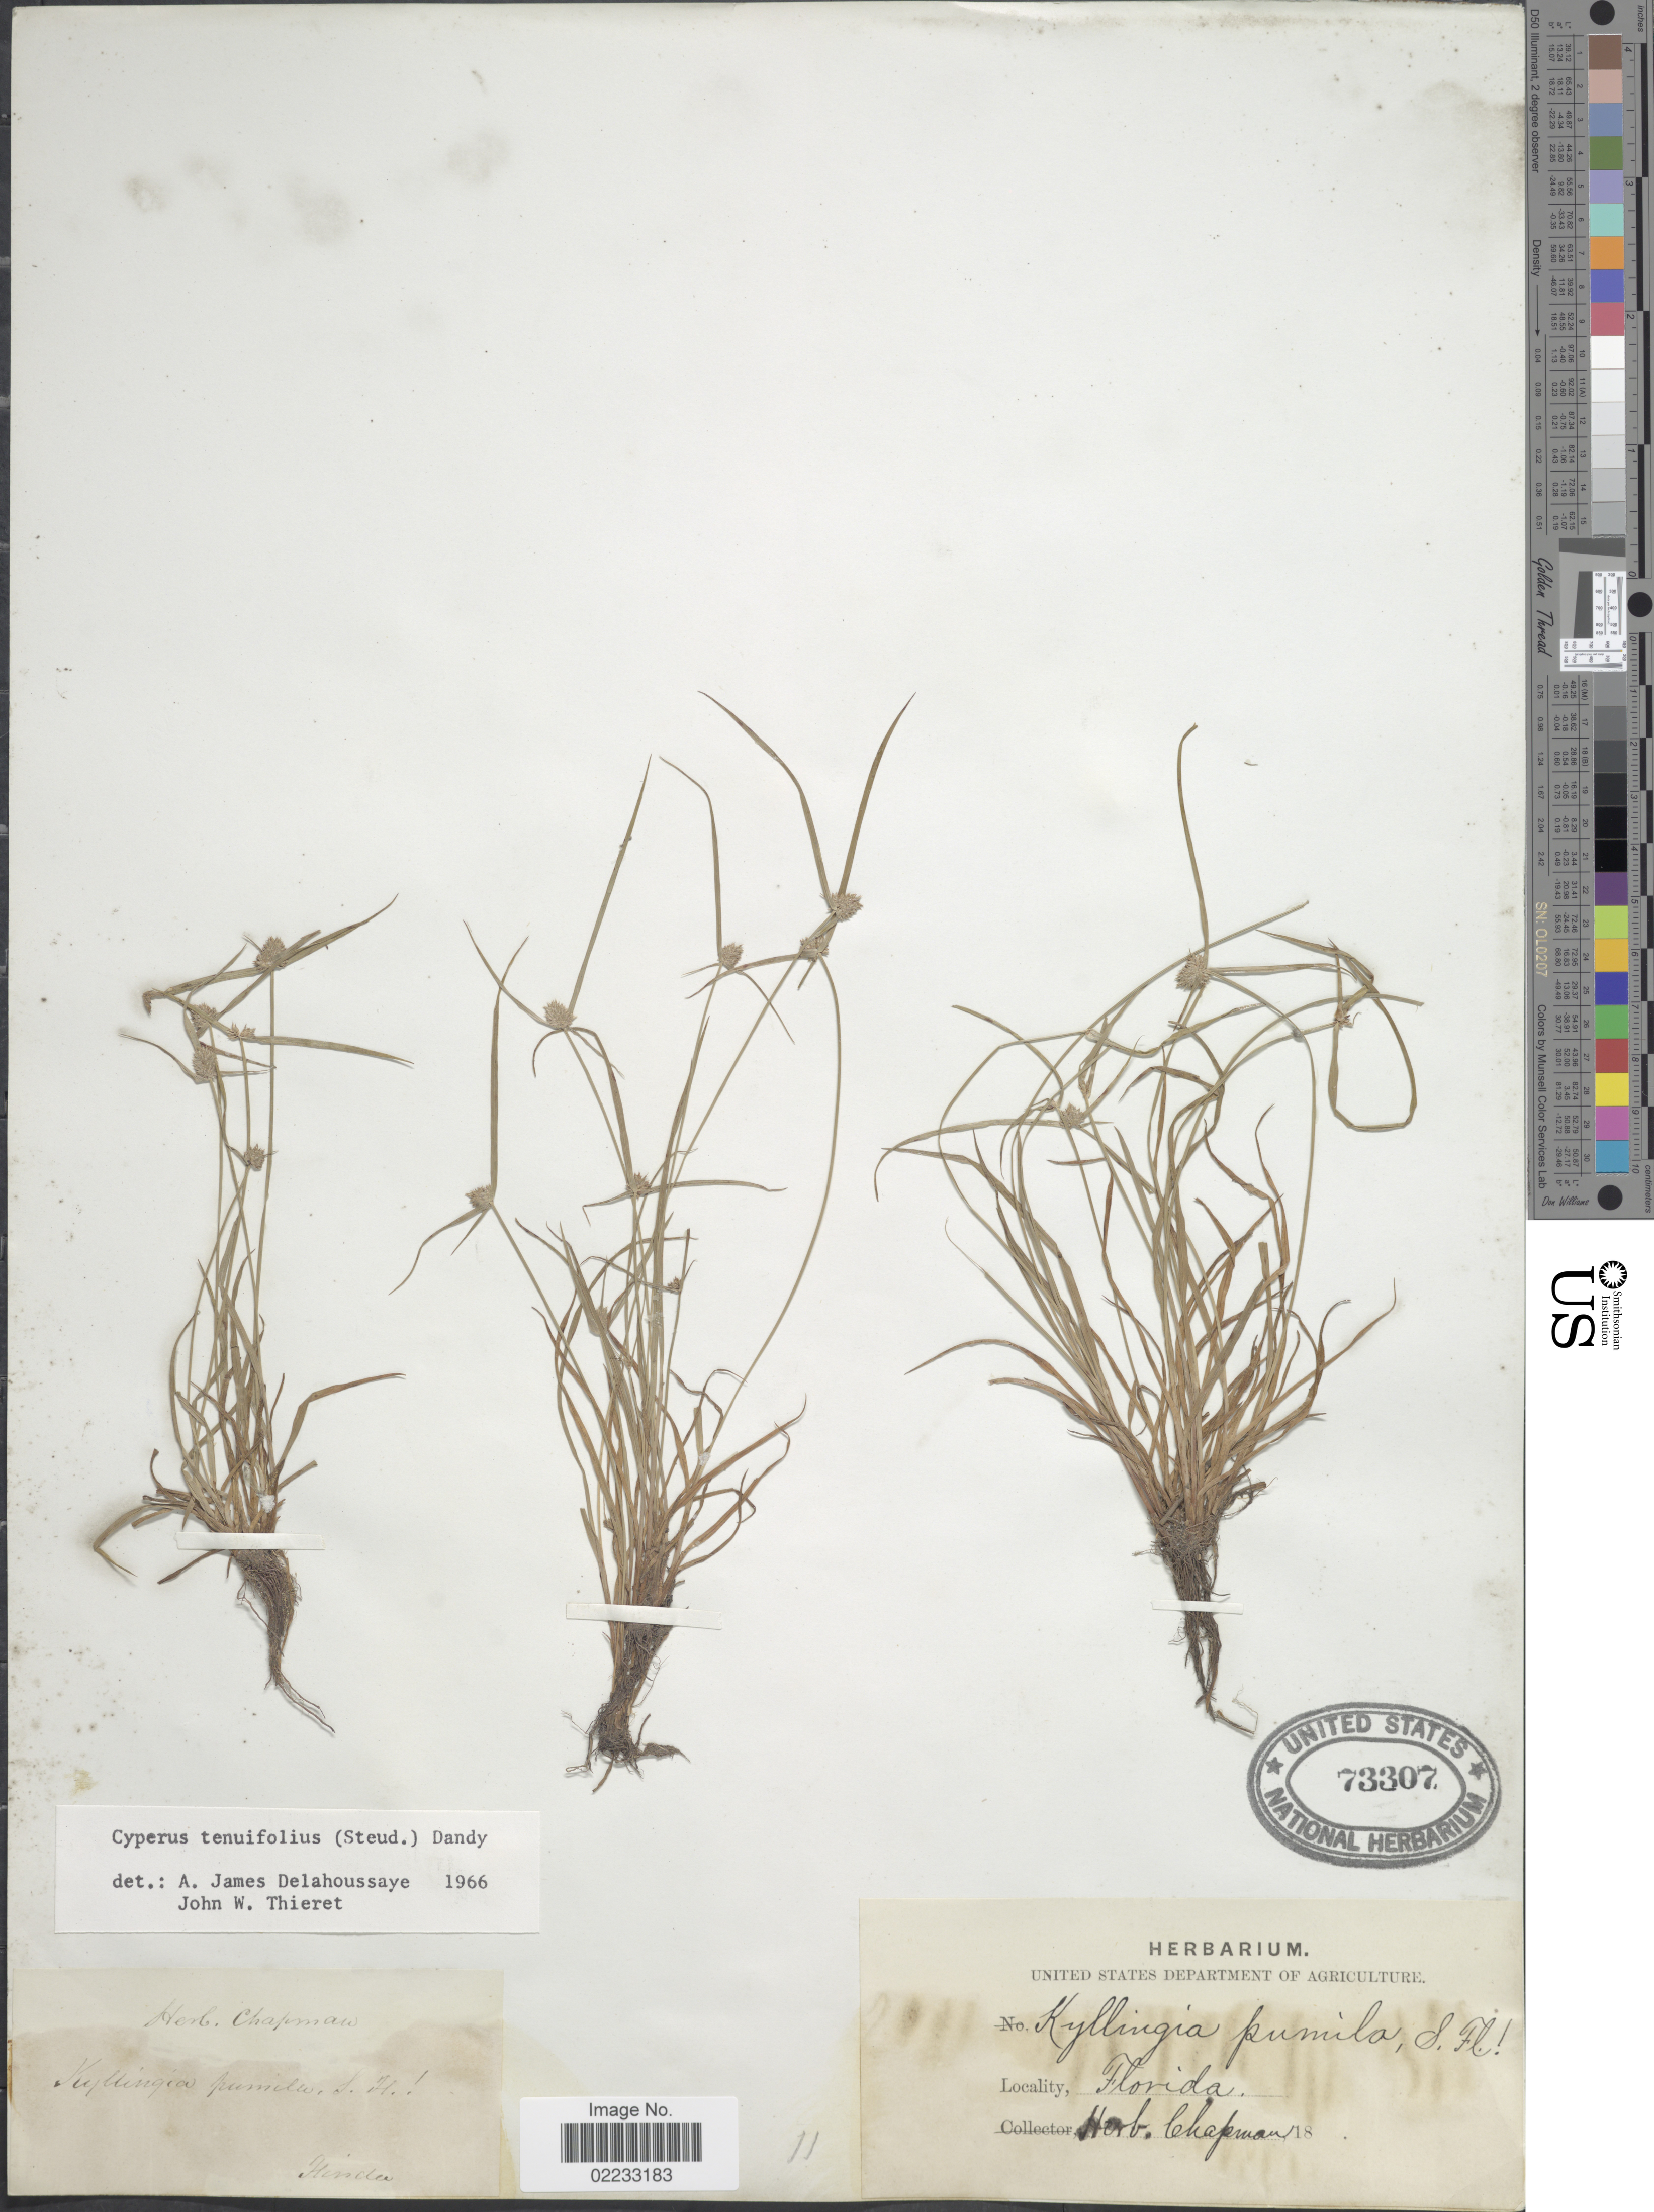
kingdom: Plantae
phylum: Tracheophyta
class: Liliopsida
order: Poales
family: Cyperaceae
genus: Cyperus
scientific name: Cyperus hortensis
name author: (Salzm. ex Steud.) Dorr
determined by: Strong, Mark T., (BOT), Smithsonian Institution - National Museum of Natural History (UNITED STATES)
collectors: ex herb. Chapman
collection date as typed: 18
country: United States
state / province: Florida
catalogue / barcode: US 73307